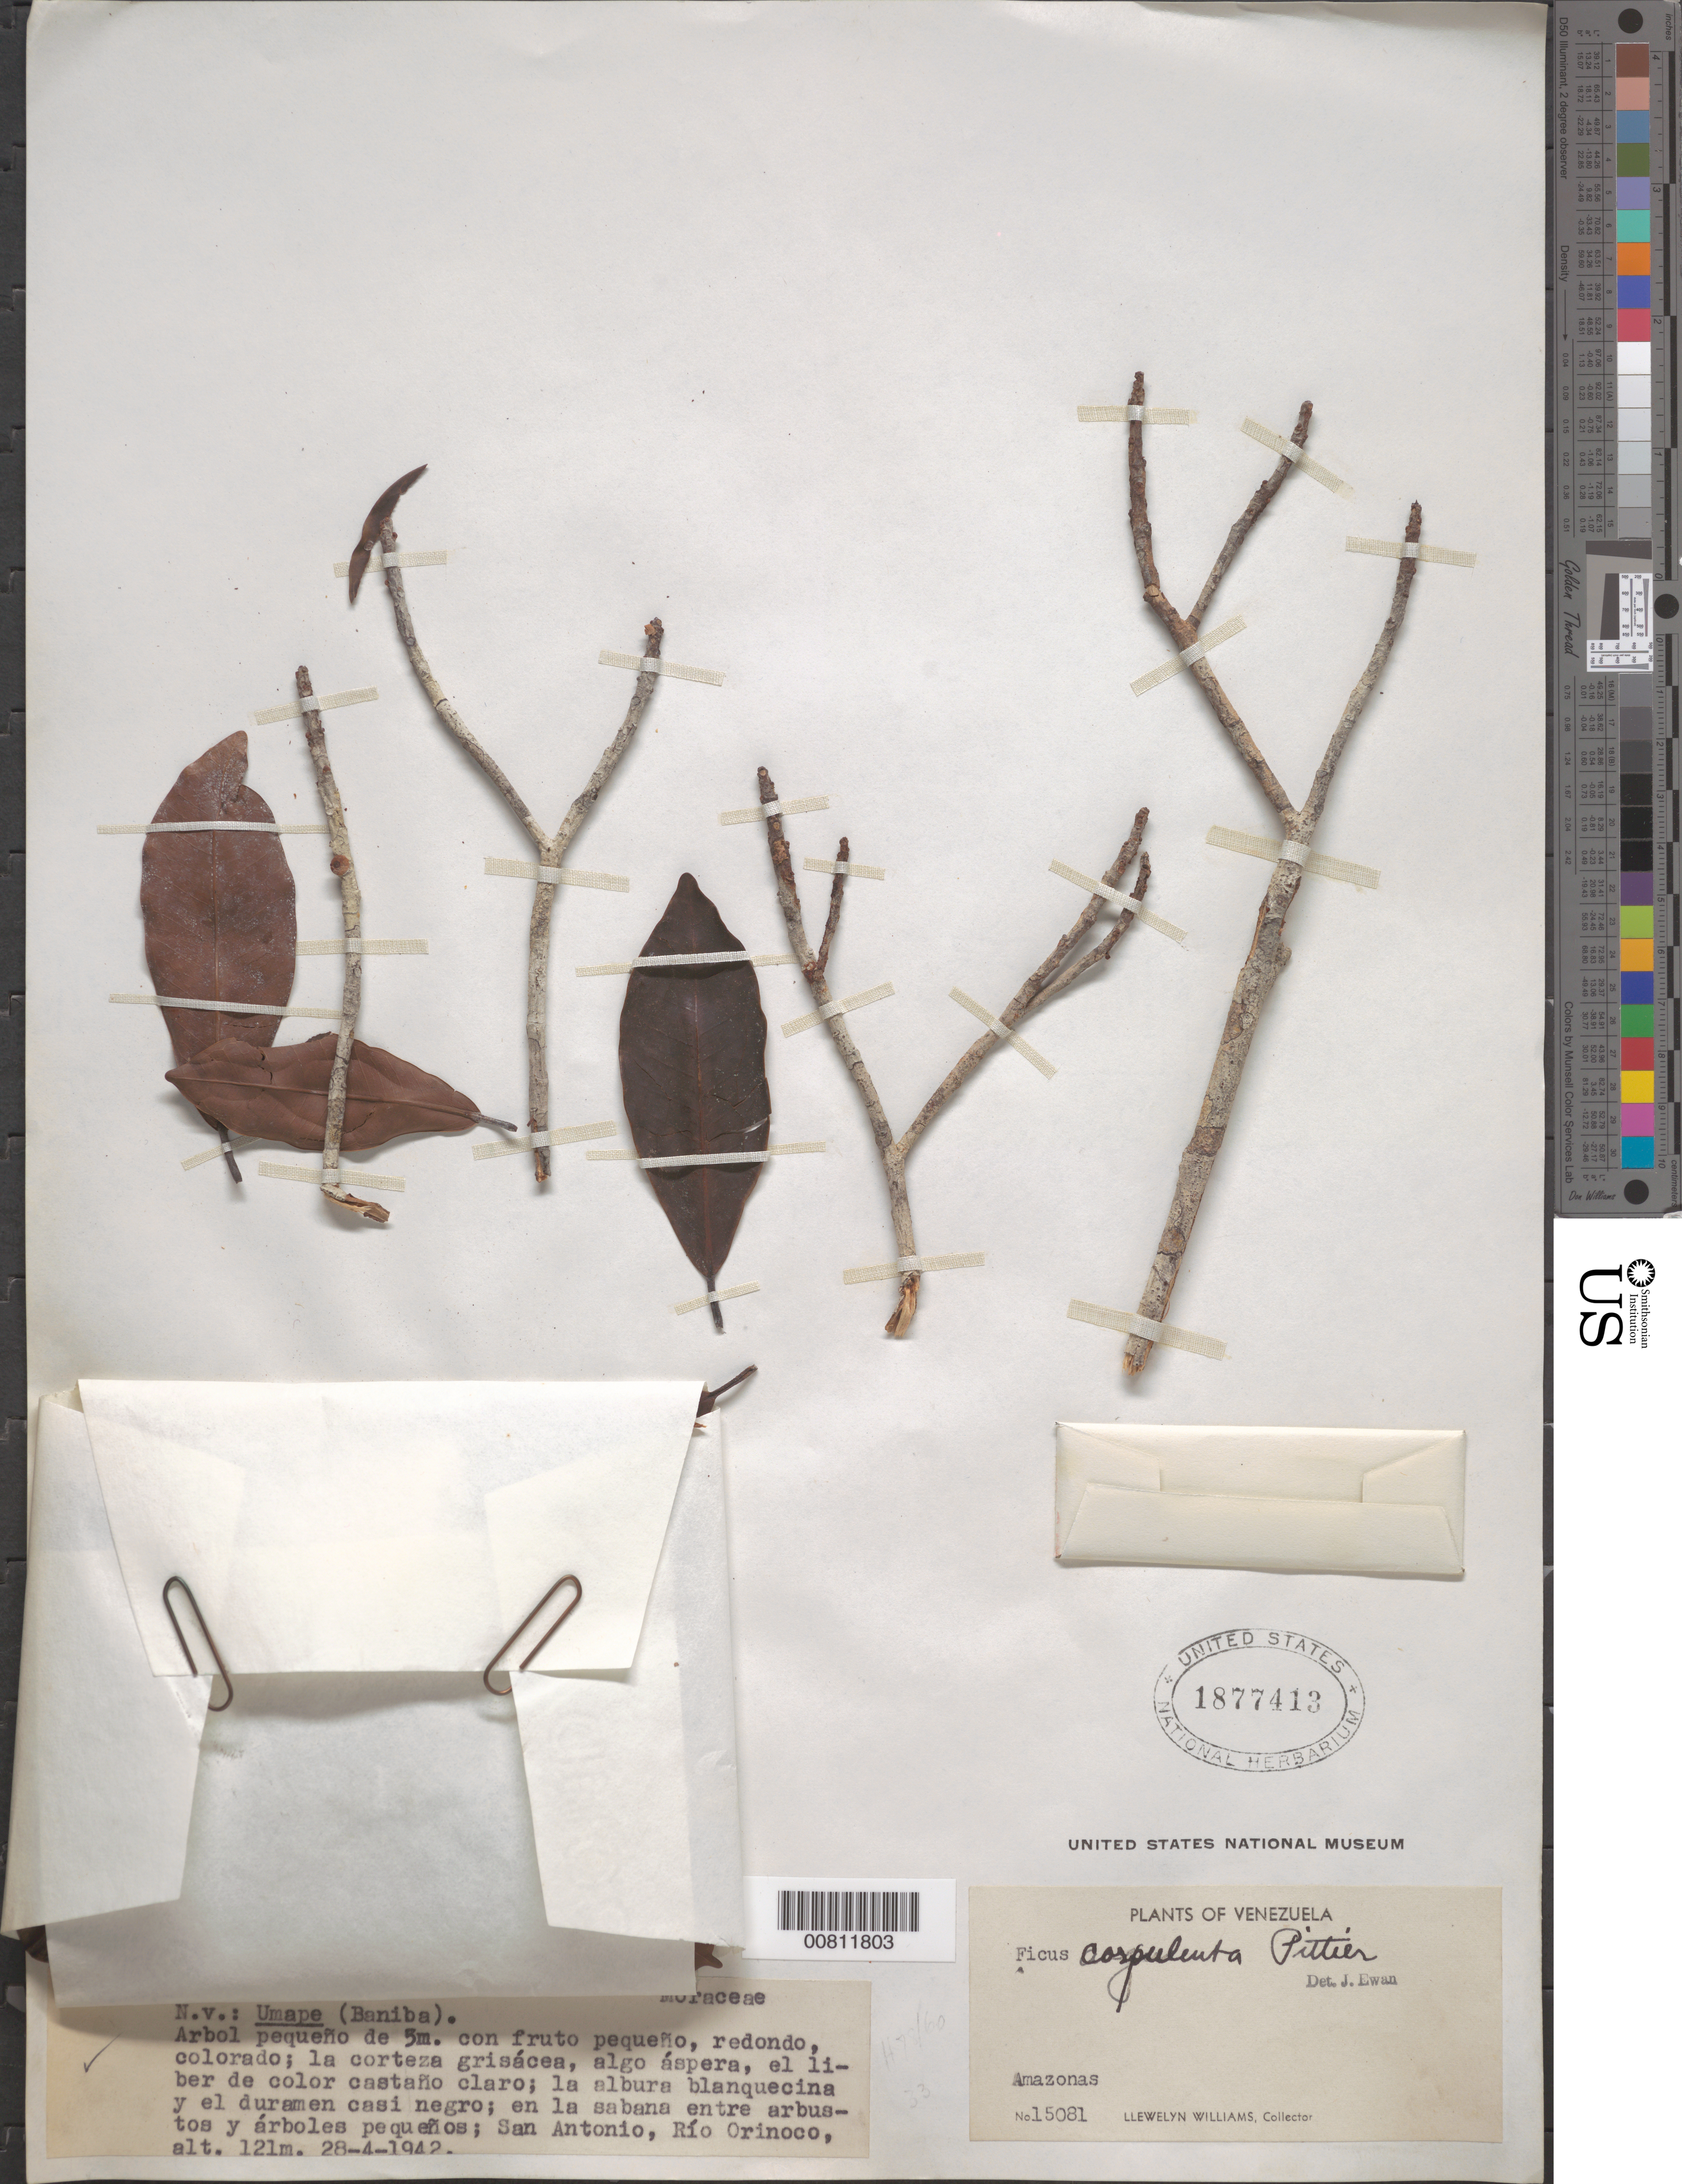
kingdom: Plantae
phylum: Tracheophyta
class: Magnoliopsida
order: Rosales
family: Moraceae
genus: Ficus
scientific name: Ficus mathewsii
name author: (Miq.) Miq.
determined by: Cardoso Pederneiras, L.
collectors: Ll. Williams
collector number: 15081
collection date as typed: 28-Apr-42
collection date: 1942-04-28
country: Venezuela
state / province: Amazonas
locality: San Antonio, Río Orinoco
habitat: Sabana entre arbustos y árboles pequeños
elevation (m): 121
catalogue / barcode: US 1877413